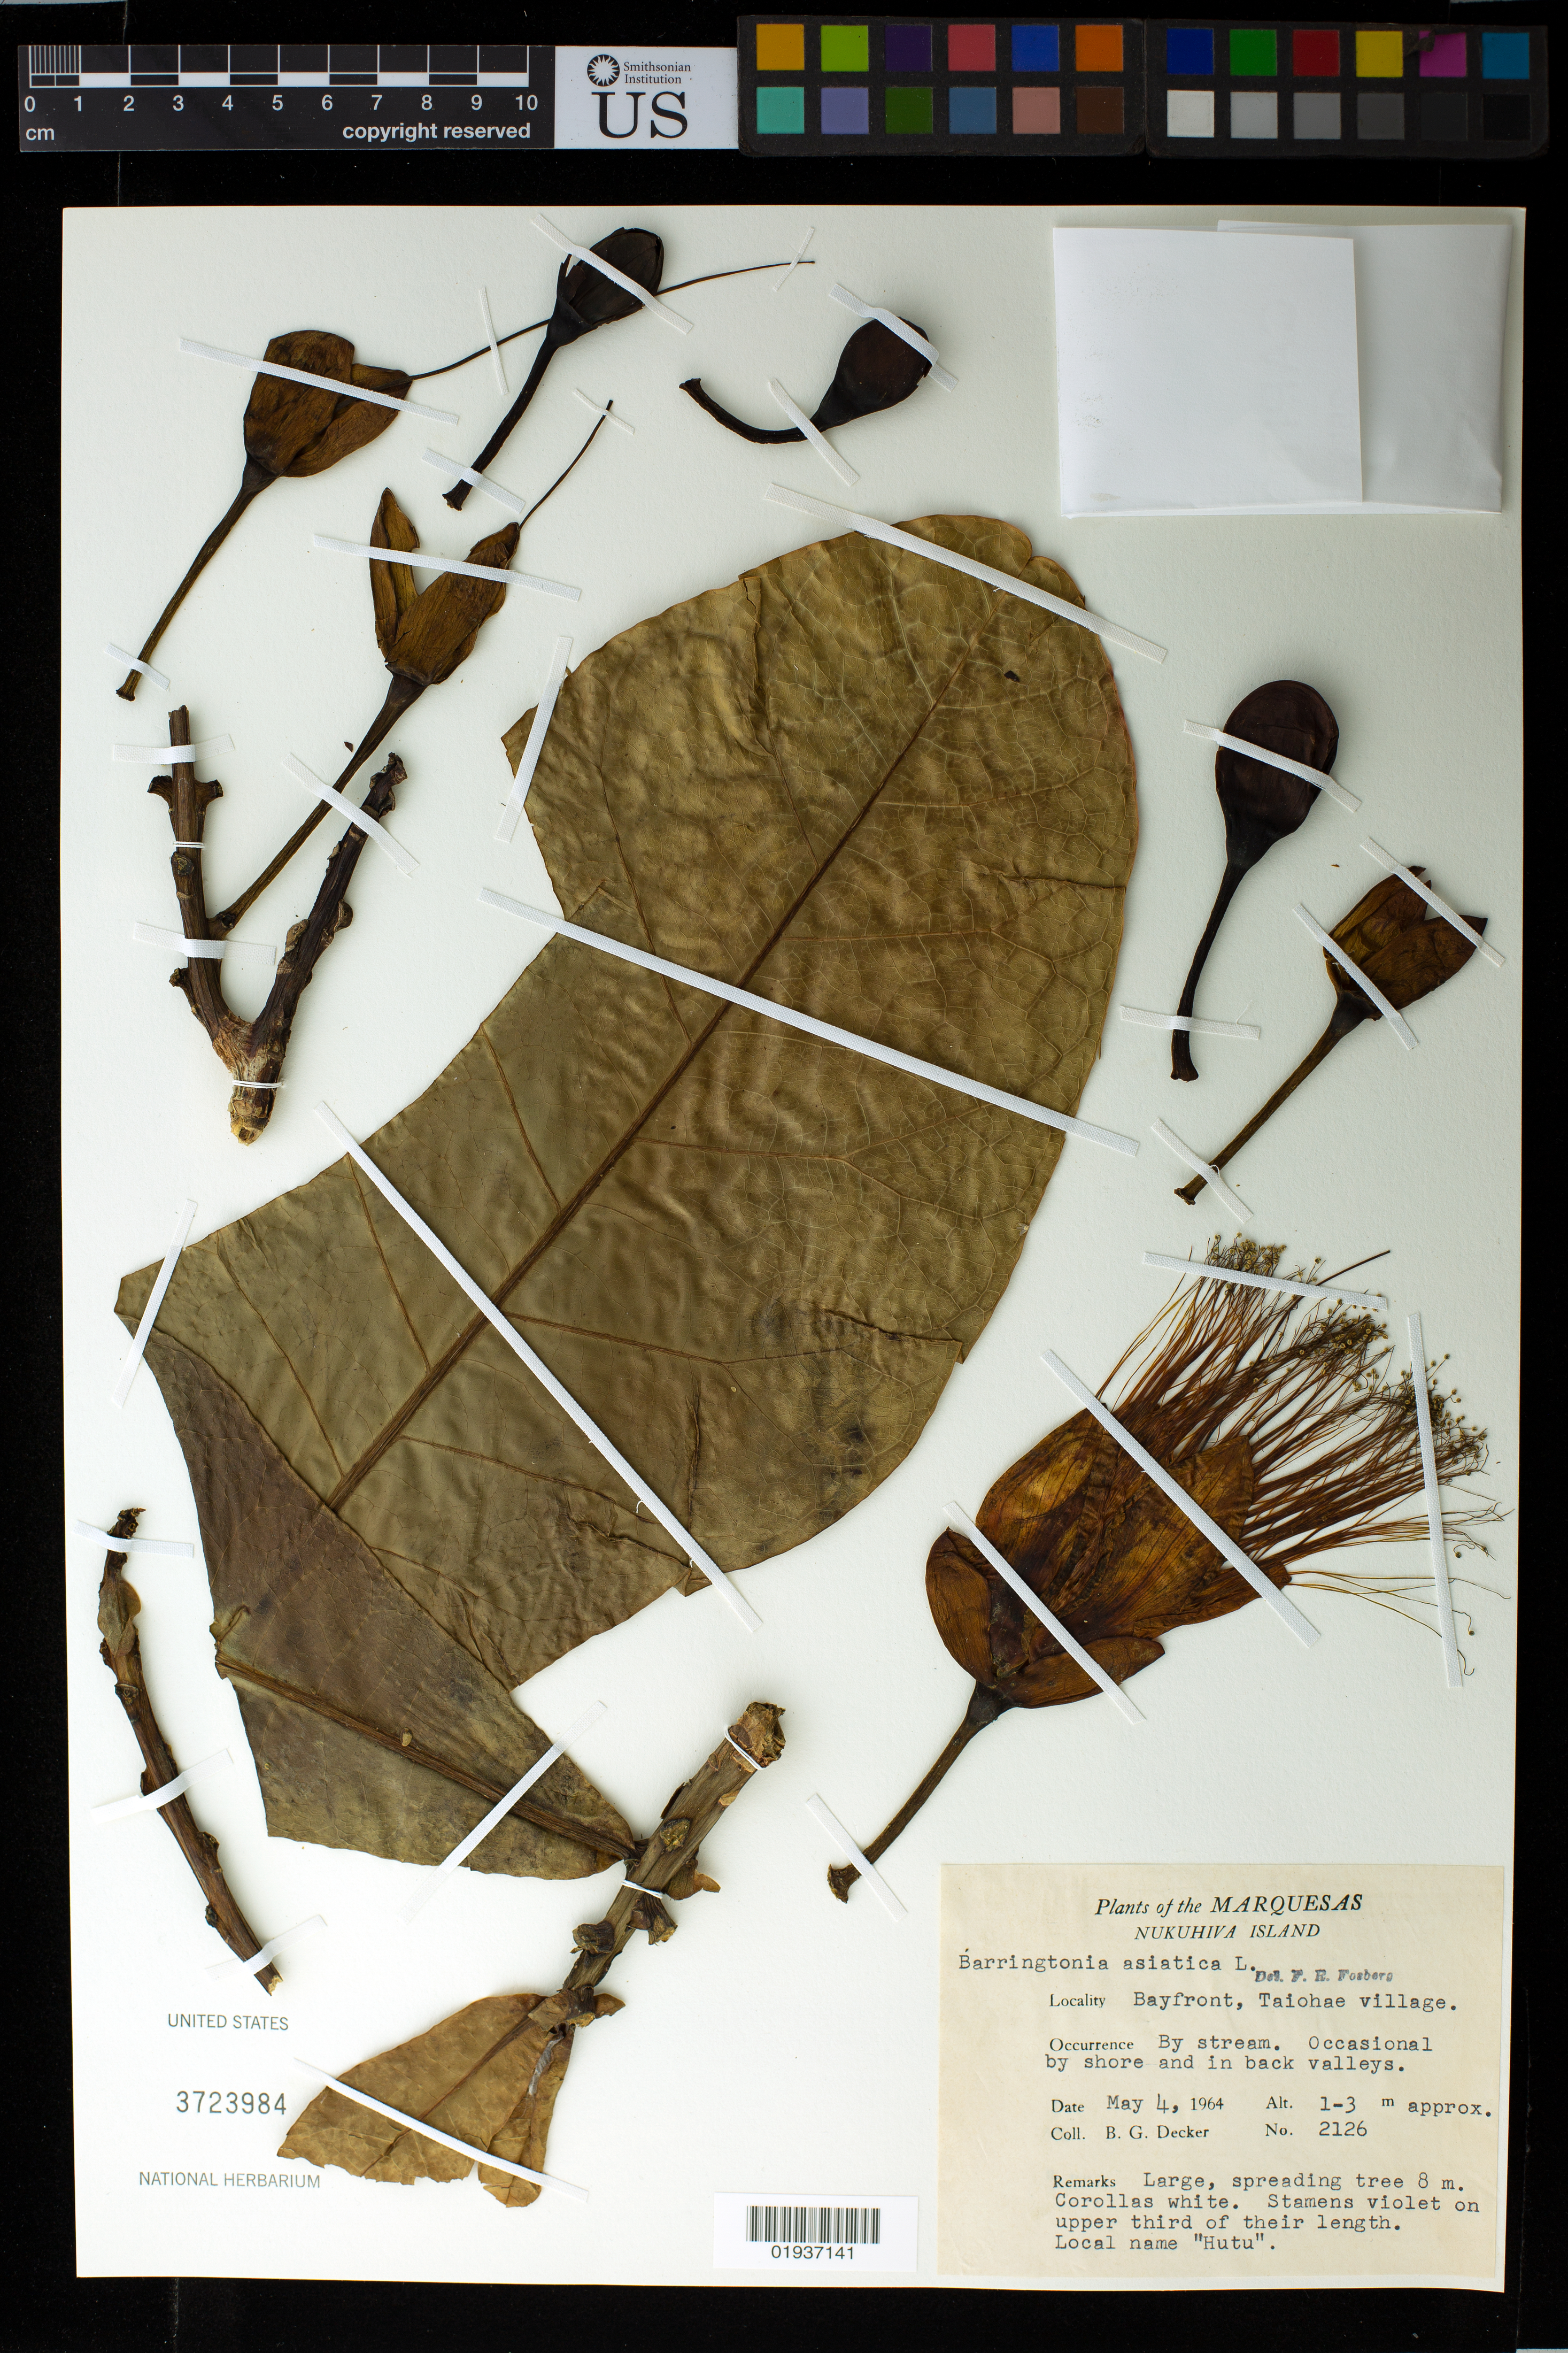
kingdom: Plantae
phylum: Tracheophyta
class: Magnoliopsida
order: Ericales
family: Lecythidaceae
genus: Barringtonia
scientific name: Barringtonia asiatica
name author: (L.) Kurz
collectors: B. G. Decker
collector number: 2126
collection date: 1964-05-03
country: French Polynesia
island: Nuku Hiva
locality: Taiohae village, bayfront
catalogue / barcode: US 3723984